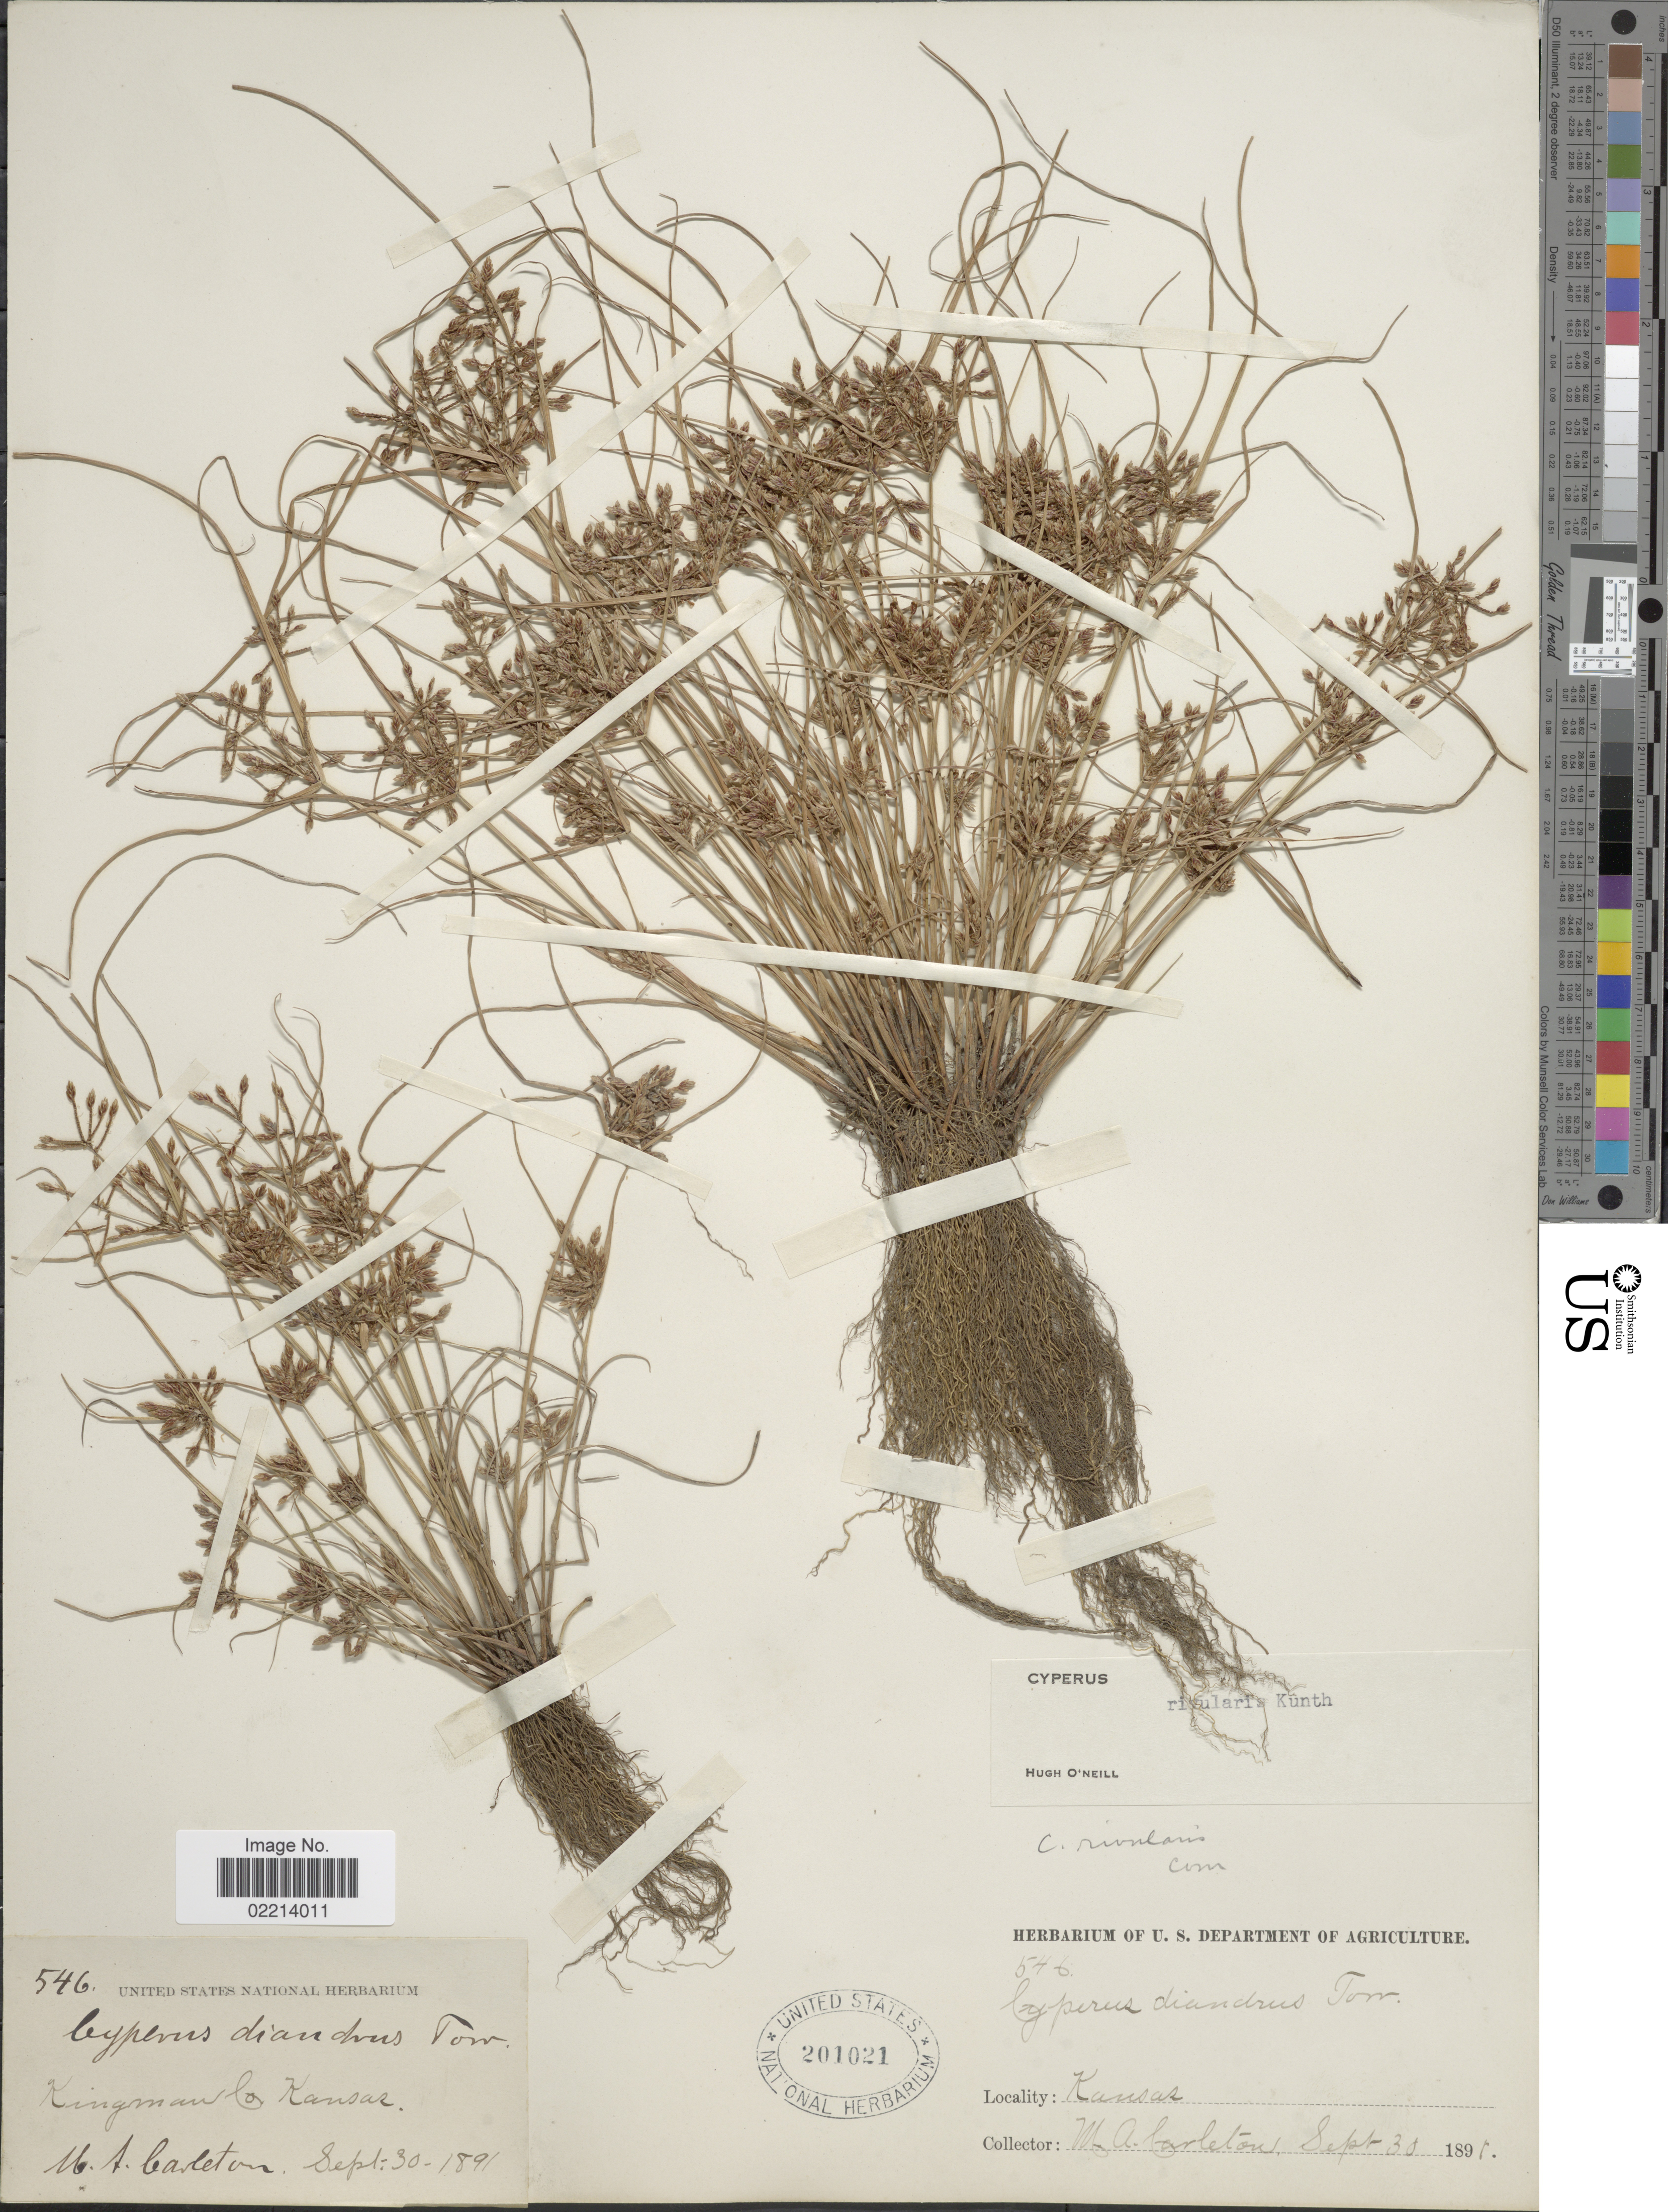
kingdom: Plantae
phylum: Tracheophyta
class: Liliopsida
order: Poales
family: Cyperaceae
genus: Cyperus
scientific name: Cyperus bipartitus Torr.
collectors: M. A. Carleton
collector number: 546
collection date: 1891-09-30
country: United States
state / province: Kansas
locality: Kingman Co.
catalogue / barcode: US 201021